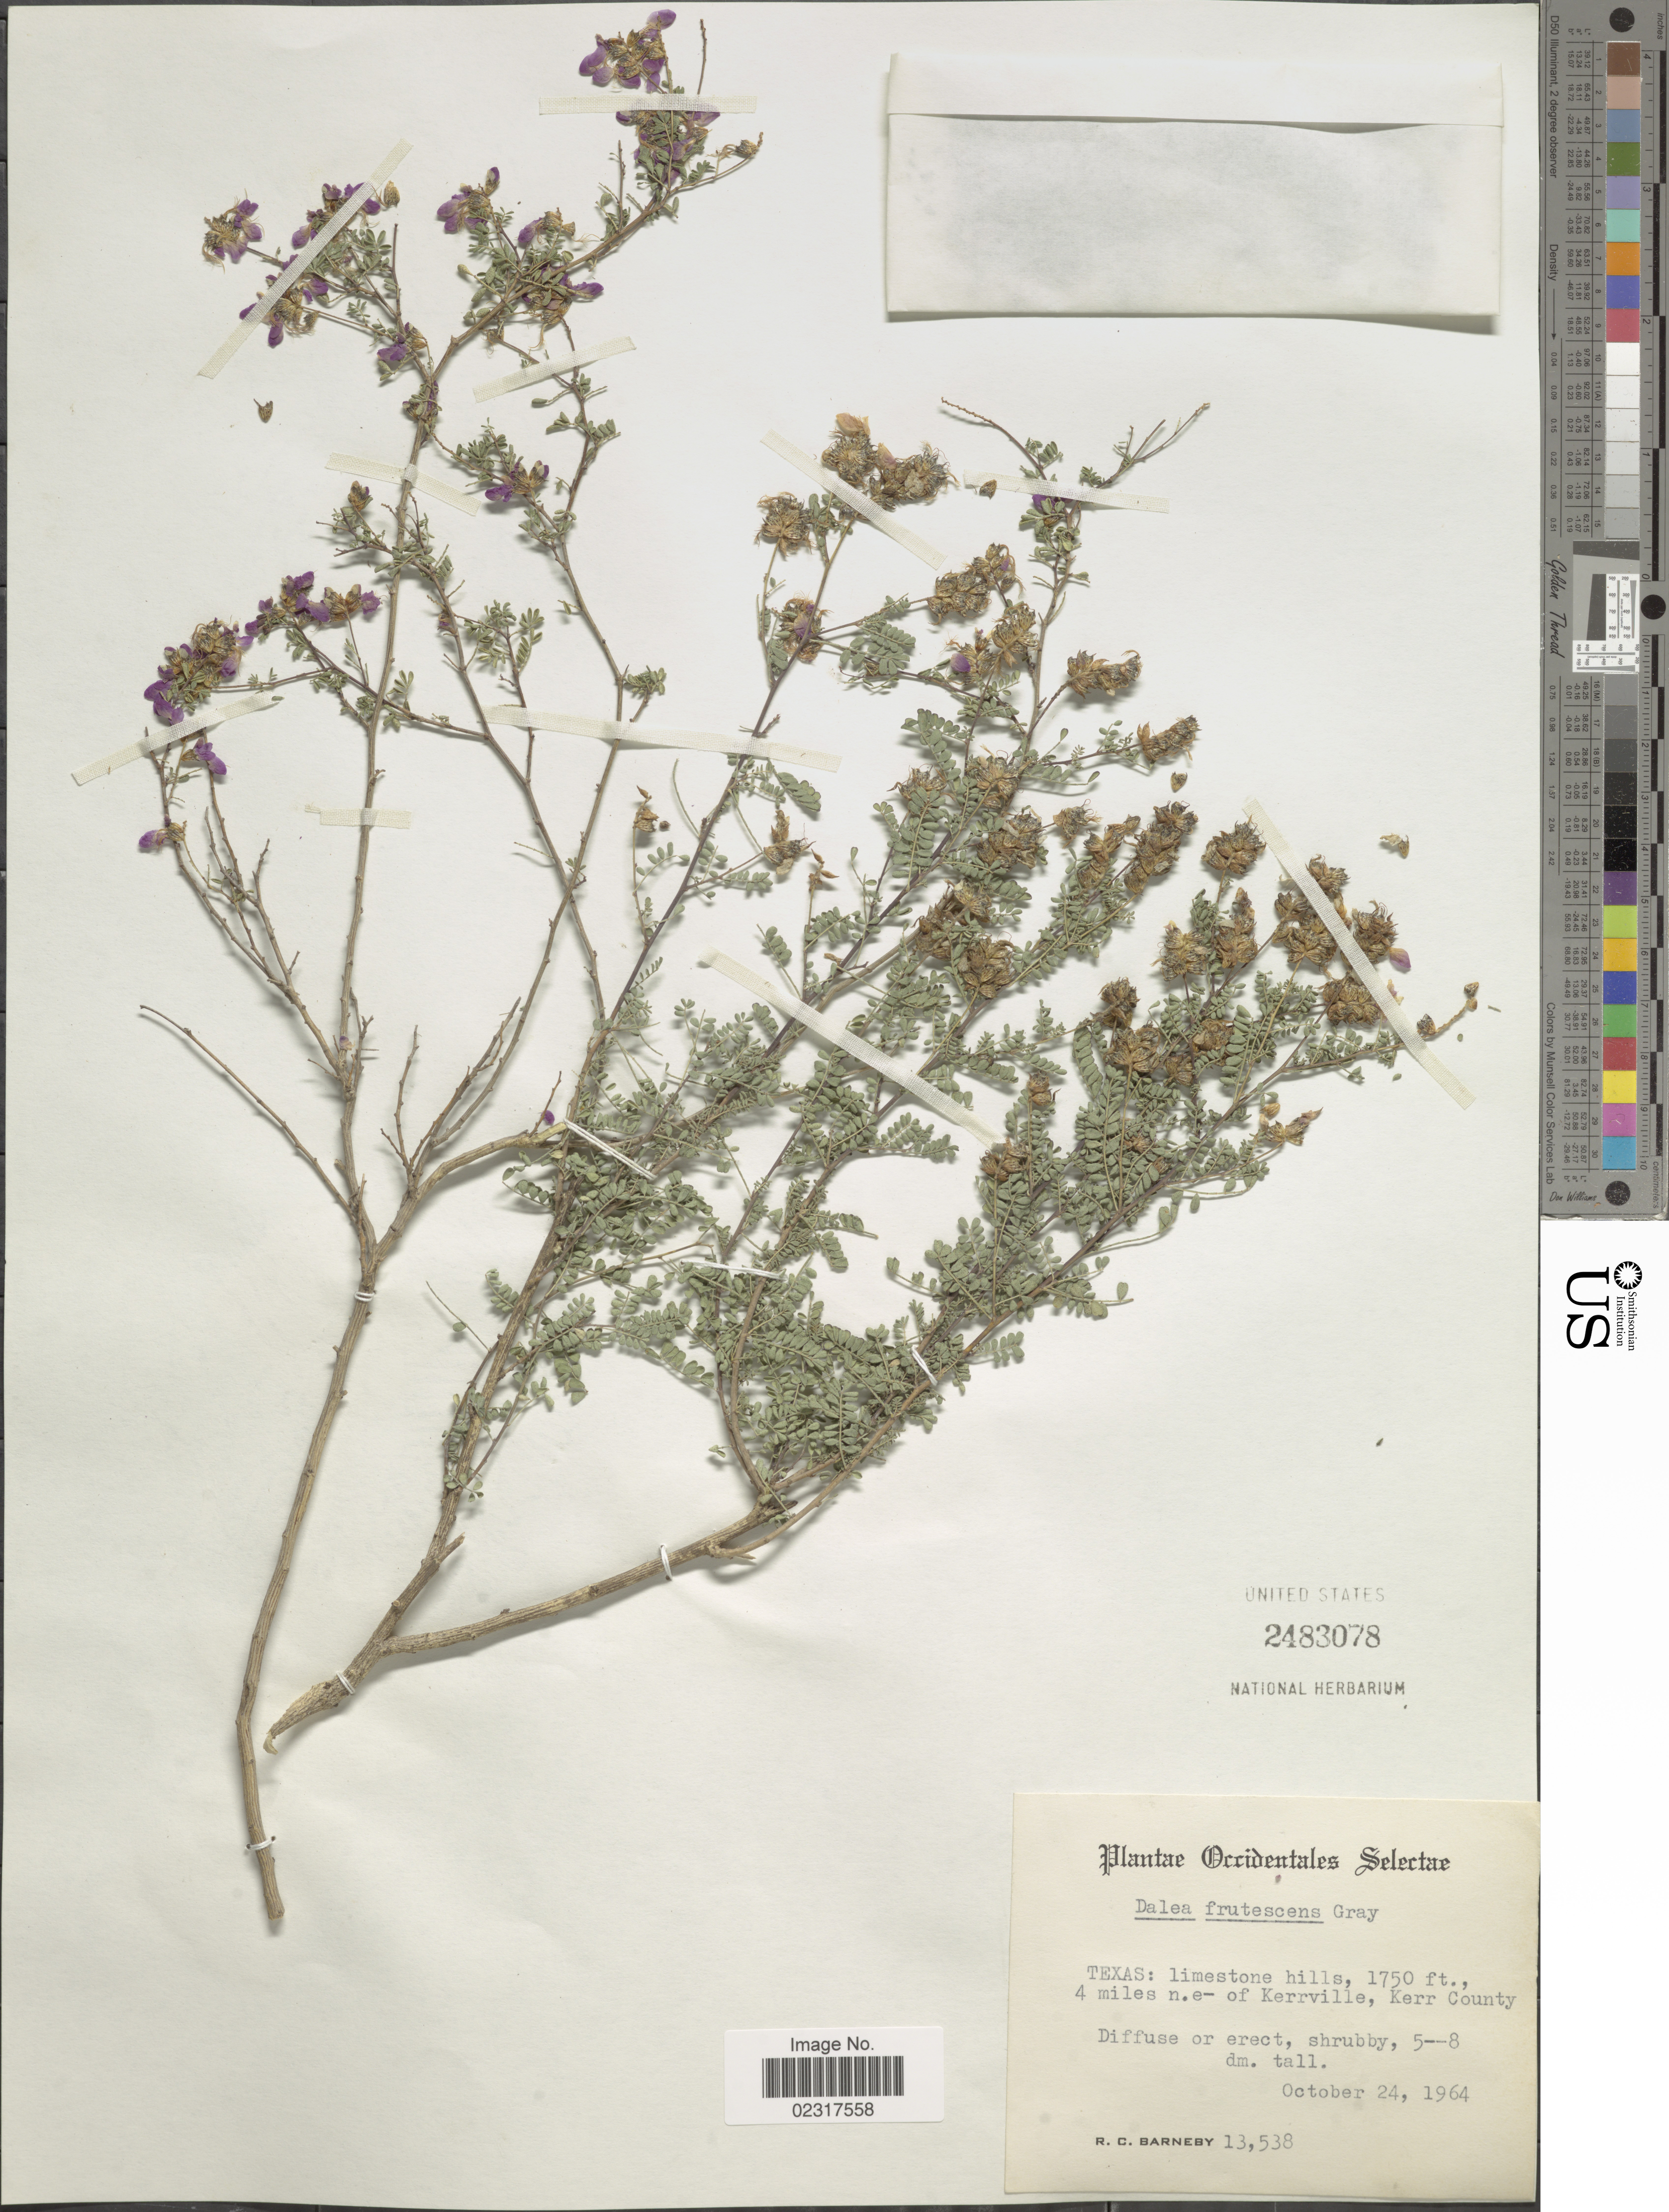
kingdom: Plantae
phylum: Tracheophyta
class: Magnoliopsida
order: Fabales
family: Fabaceae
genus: Dalea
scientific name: Dalea frutescens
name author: A. Gray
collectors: R. C. Barneby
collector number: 13538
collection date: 1964-10-24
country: United States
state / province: Texas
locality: Occidentales selectae, limestone hills, 4 miles n.e.-of Kerrville, Kerr County.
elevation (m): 533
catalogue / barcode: US 2483078